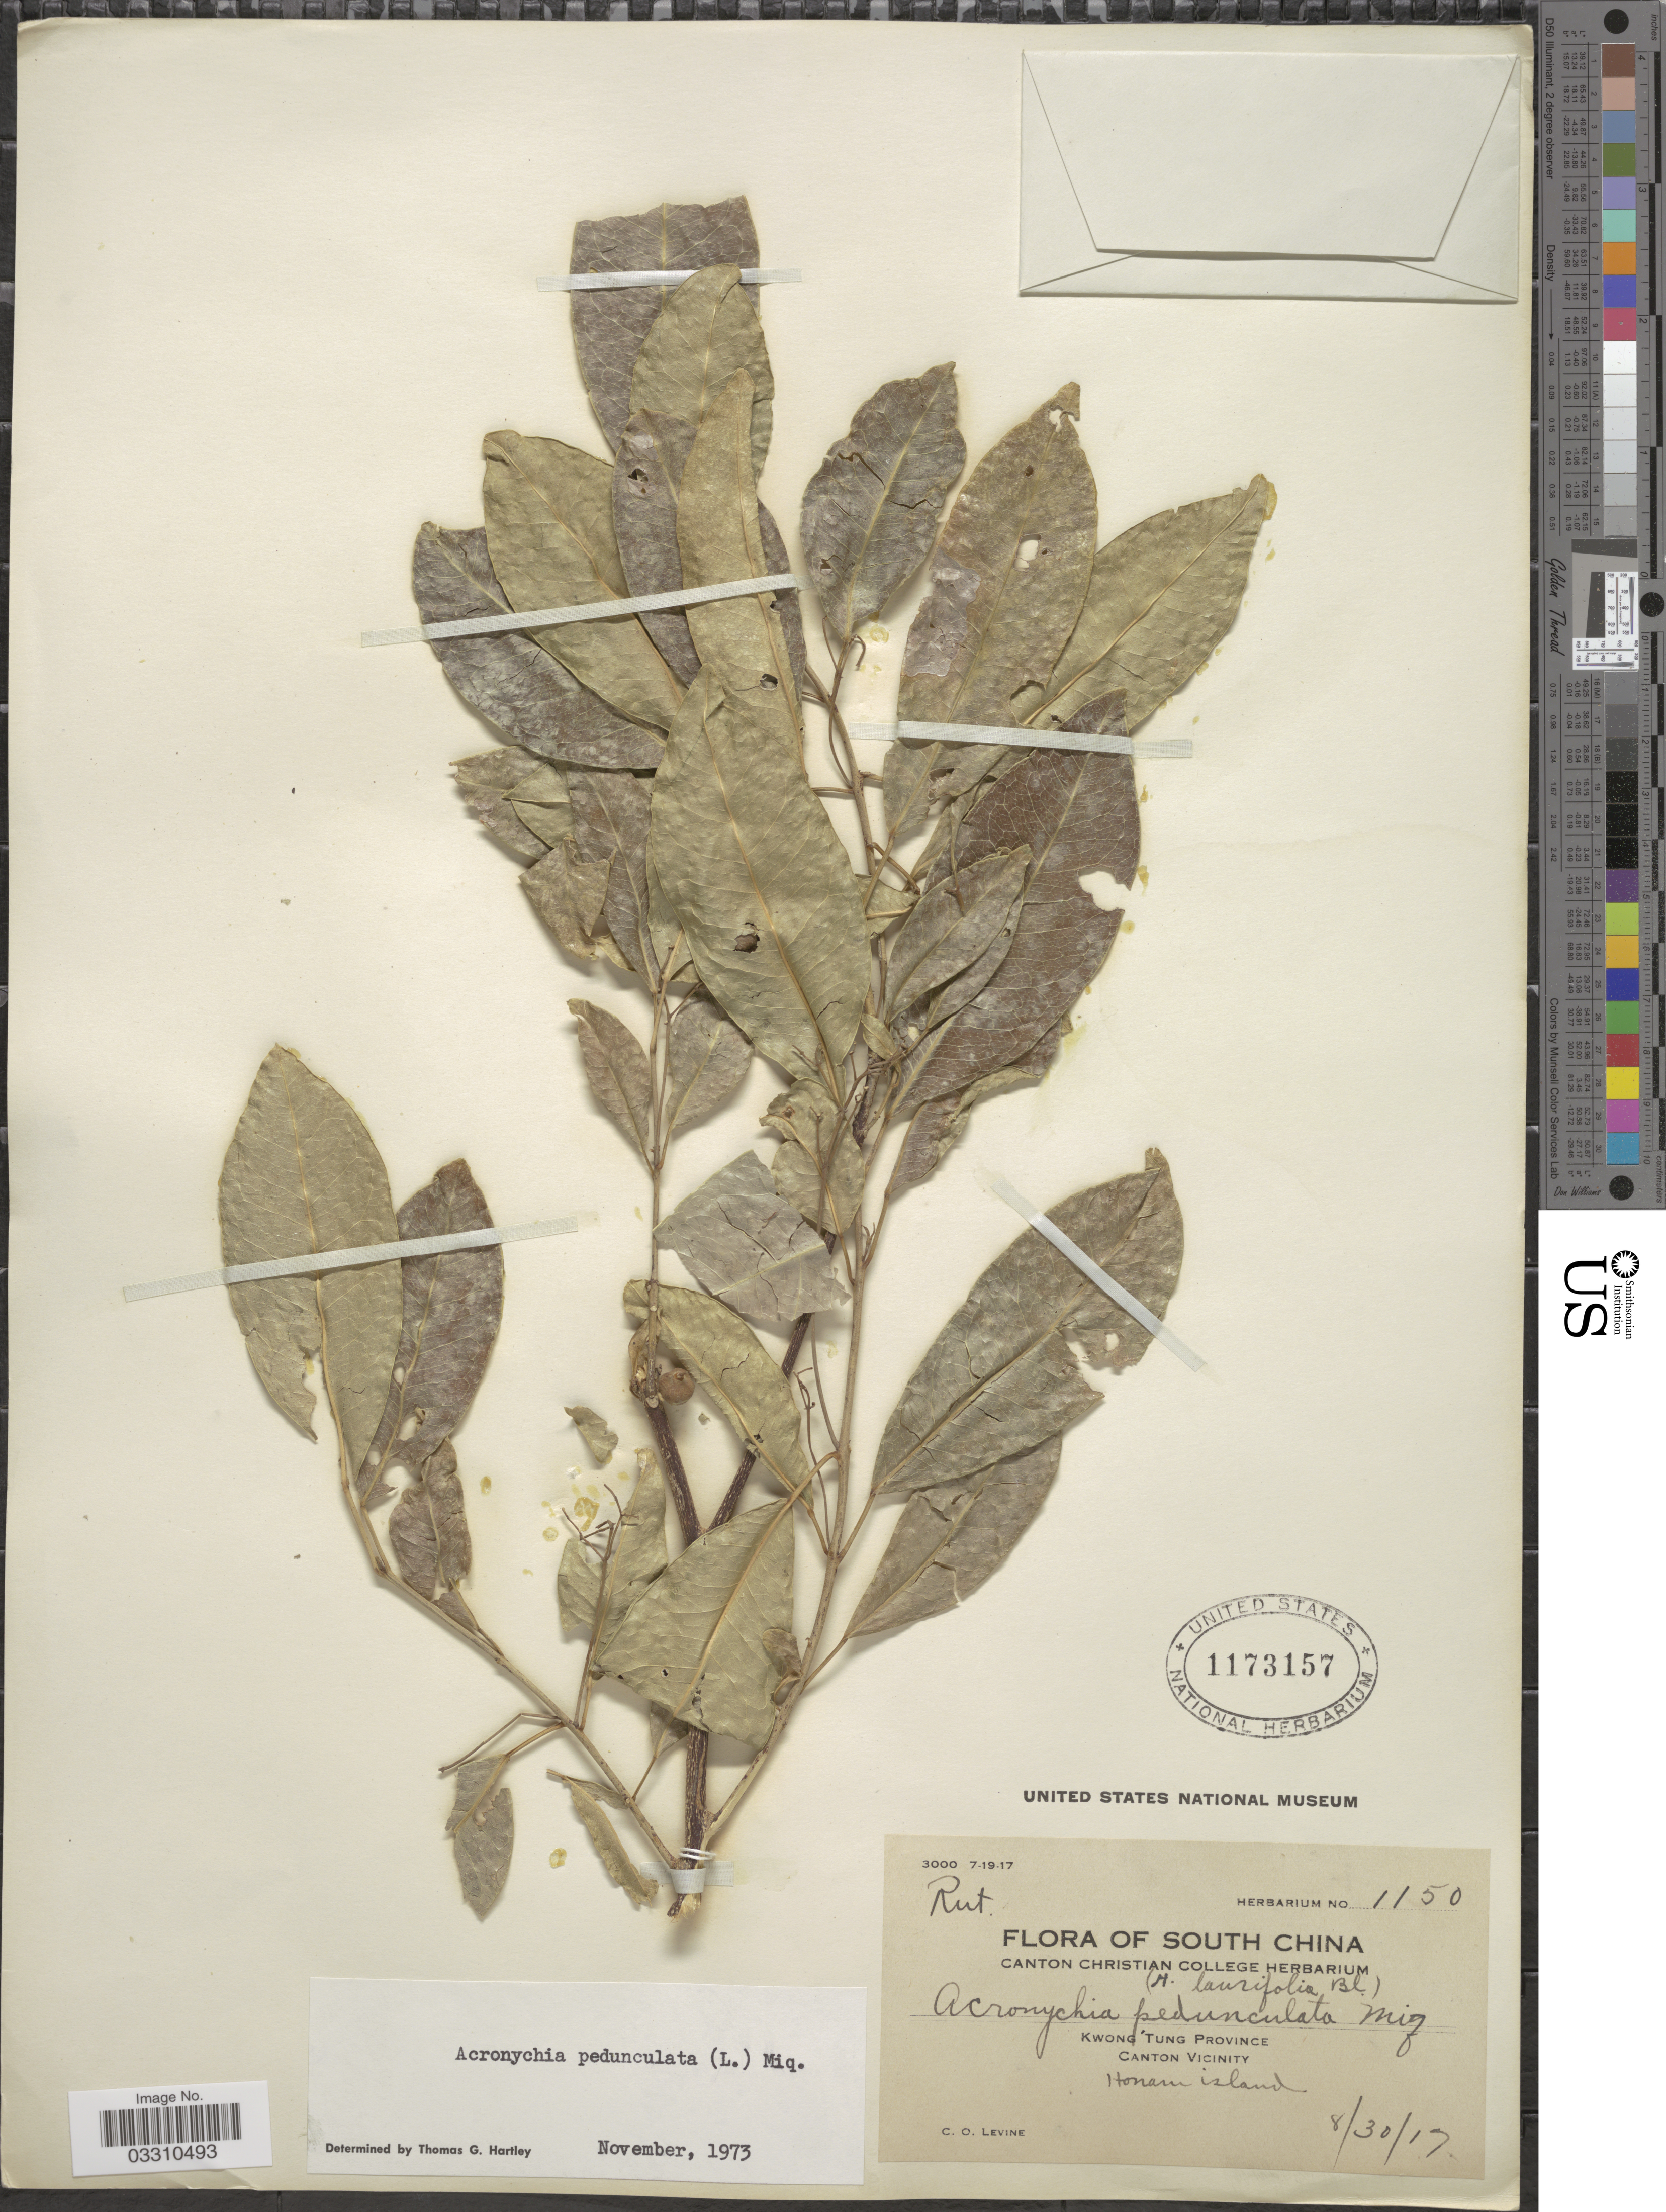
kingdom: Plantae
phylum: Tracheophyta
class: Magnoliopsida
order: Sapindales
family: Rutaceae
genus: Acronychia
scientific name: Acronychia pedunculata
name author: (L.) Miq.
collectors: C. O. Levine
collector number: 1150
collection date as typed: Transcribed d/m/y: 30/8/17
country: China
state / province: Guangdong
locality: South China, Kwong Tung Province, Canton Vicinity, Honam island.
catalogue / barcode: US 1173157